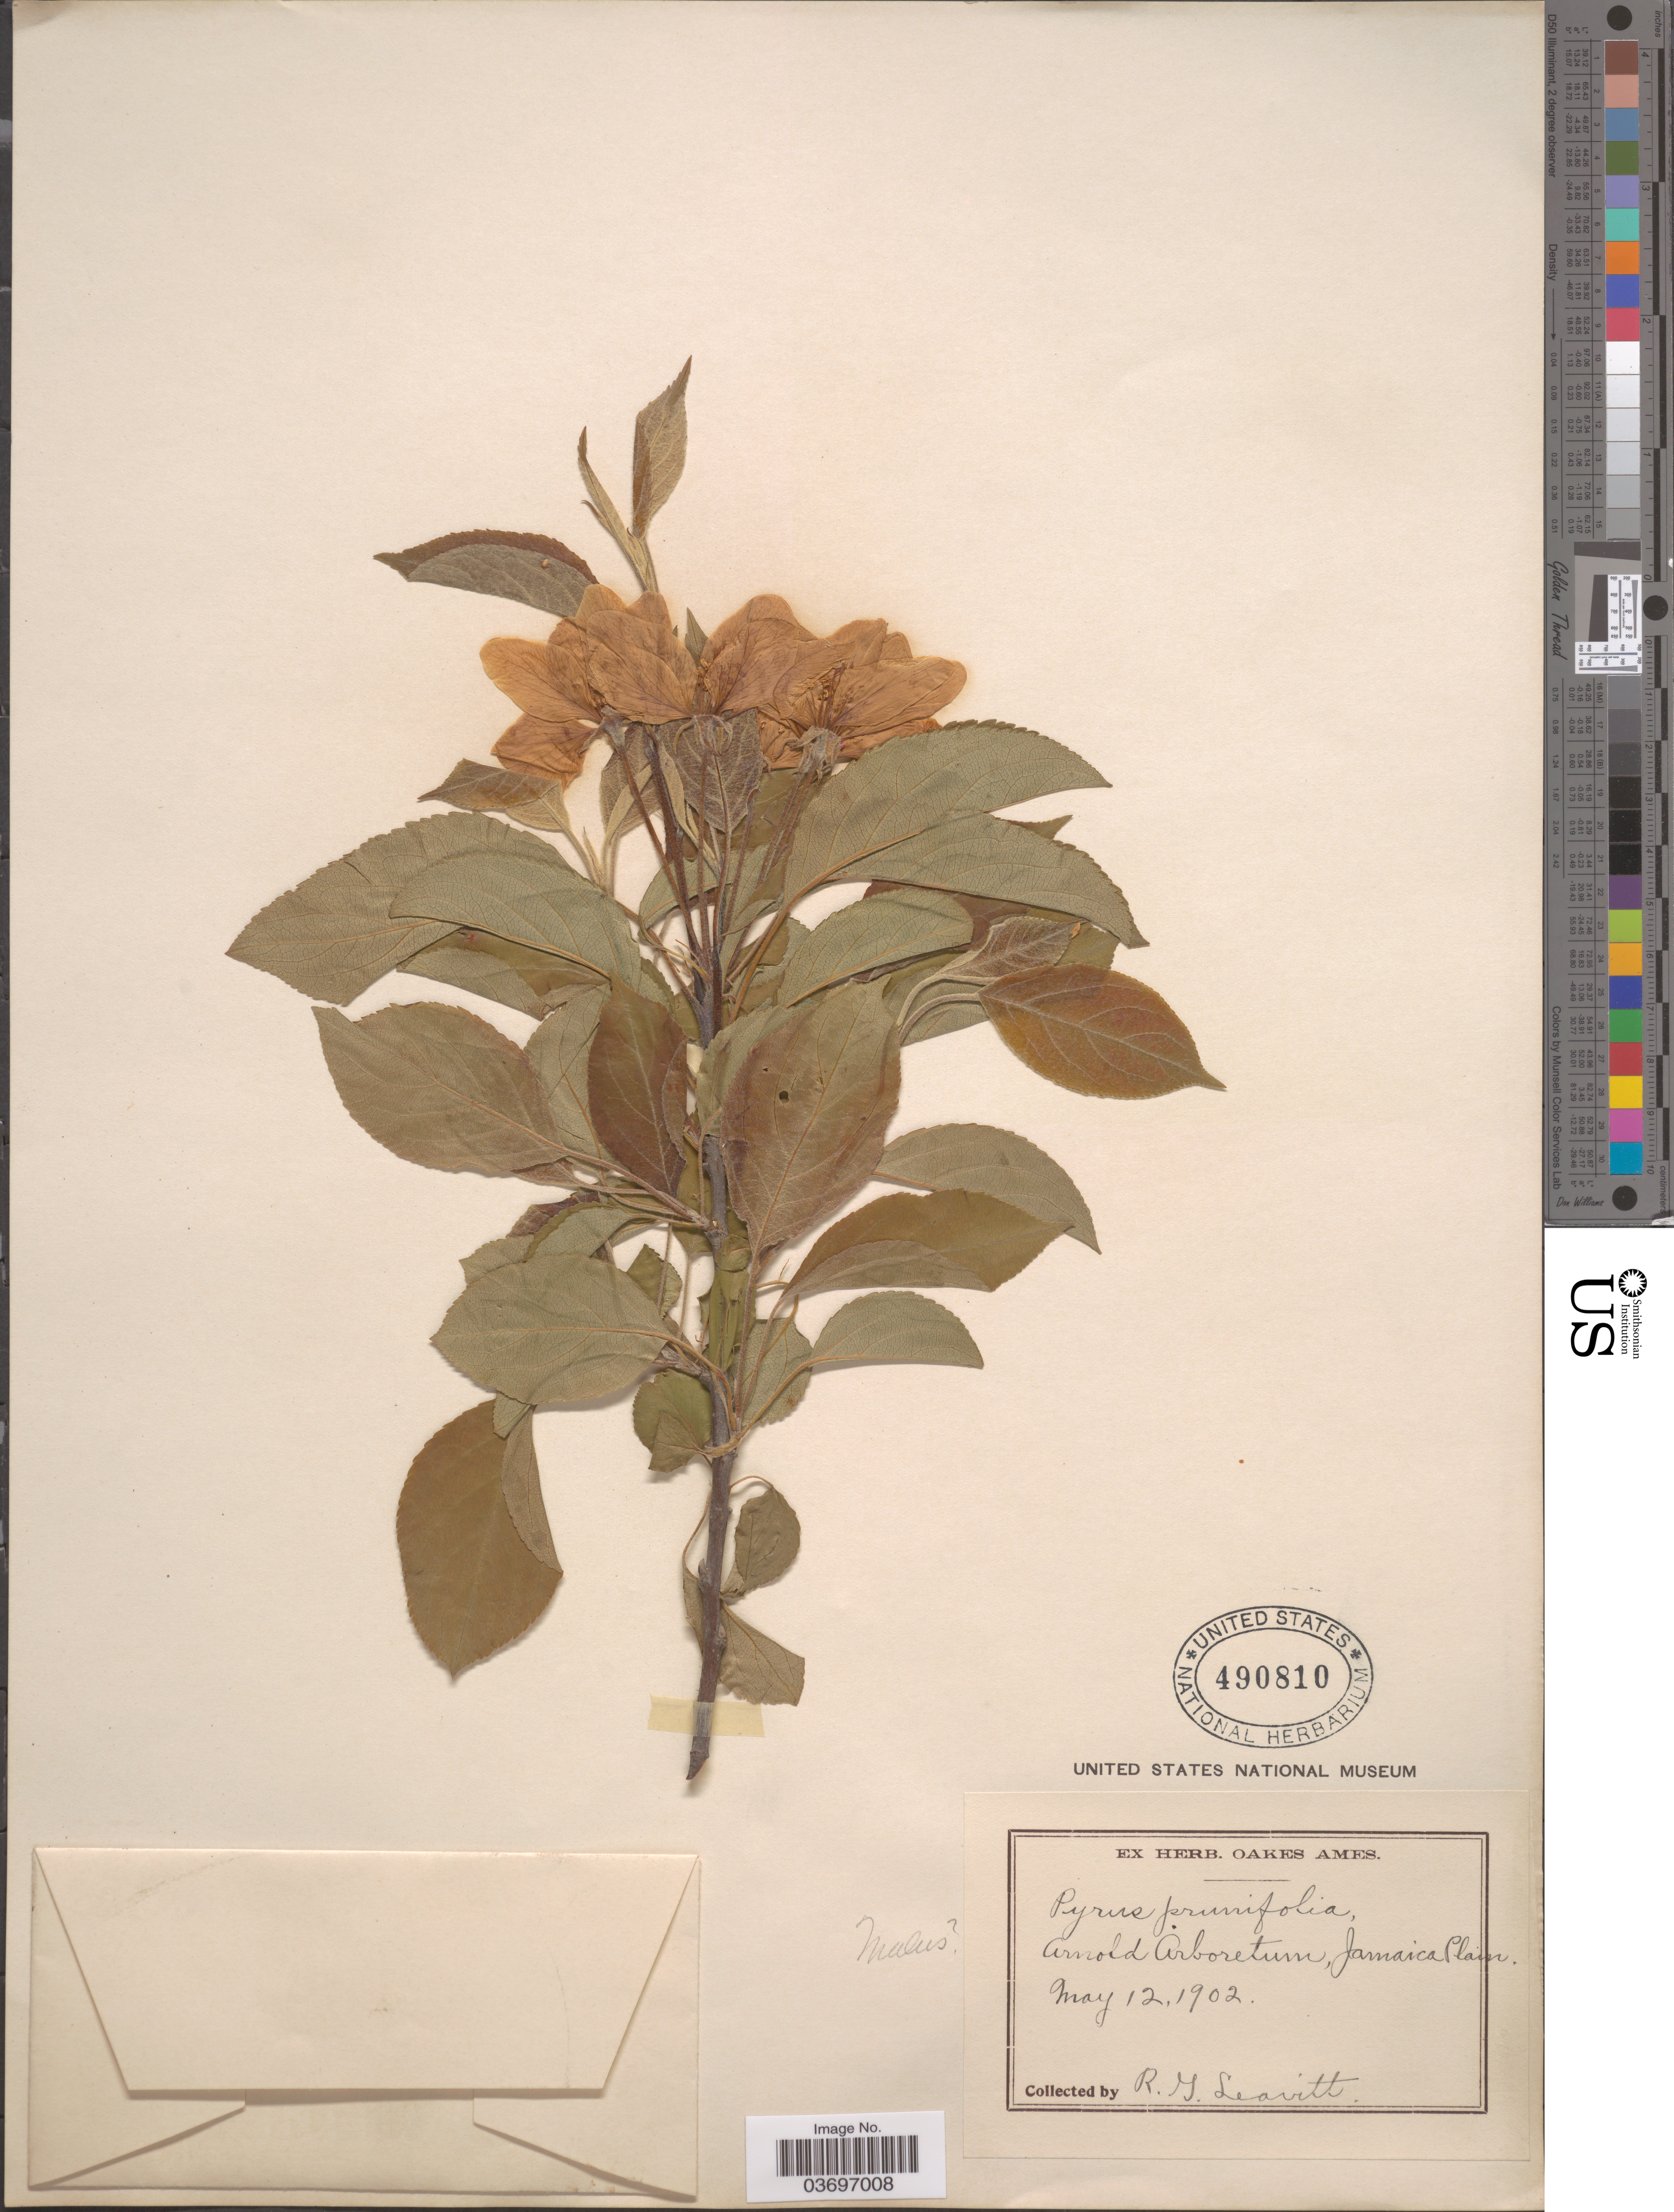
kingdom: Plantae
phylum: Tracheophyta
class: Magnoliopsida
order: Rosales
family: Rosaceae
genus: Malus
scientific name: Malus prunifolia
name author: (Willd.) Borkh.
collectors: R. G. Leavitt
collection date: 1902-05-12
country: United States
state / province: Massachusetts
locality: Arnold Arboretum, Jamaica Plain.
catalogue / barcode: US 490810